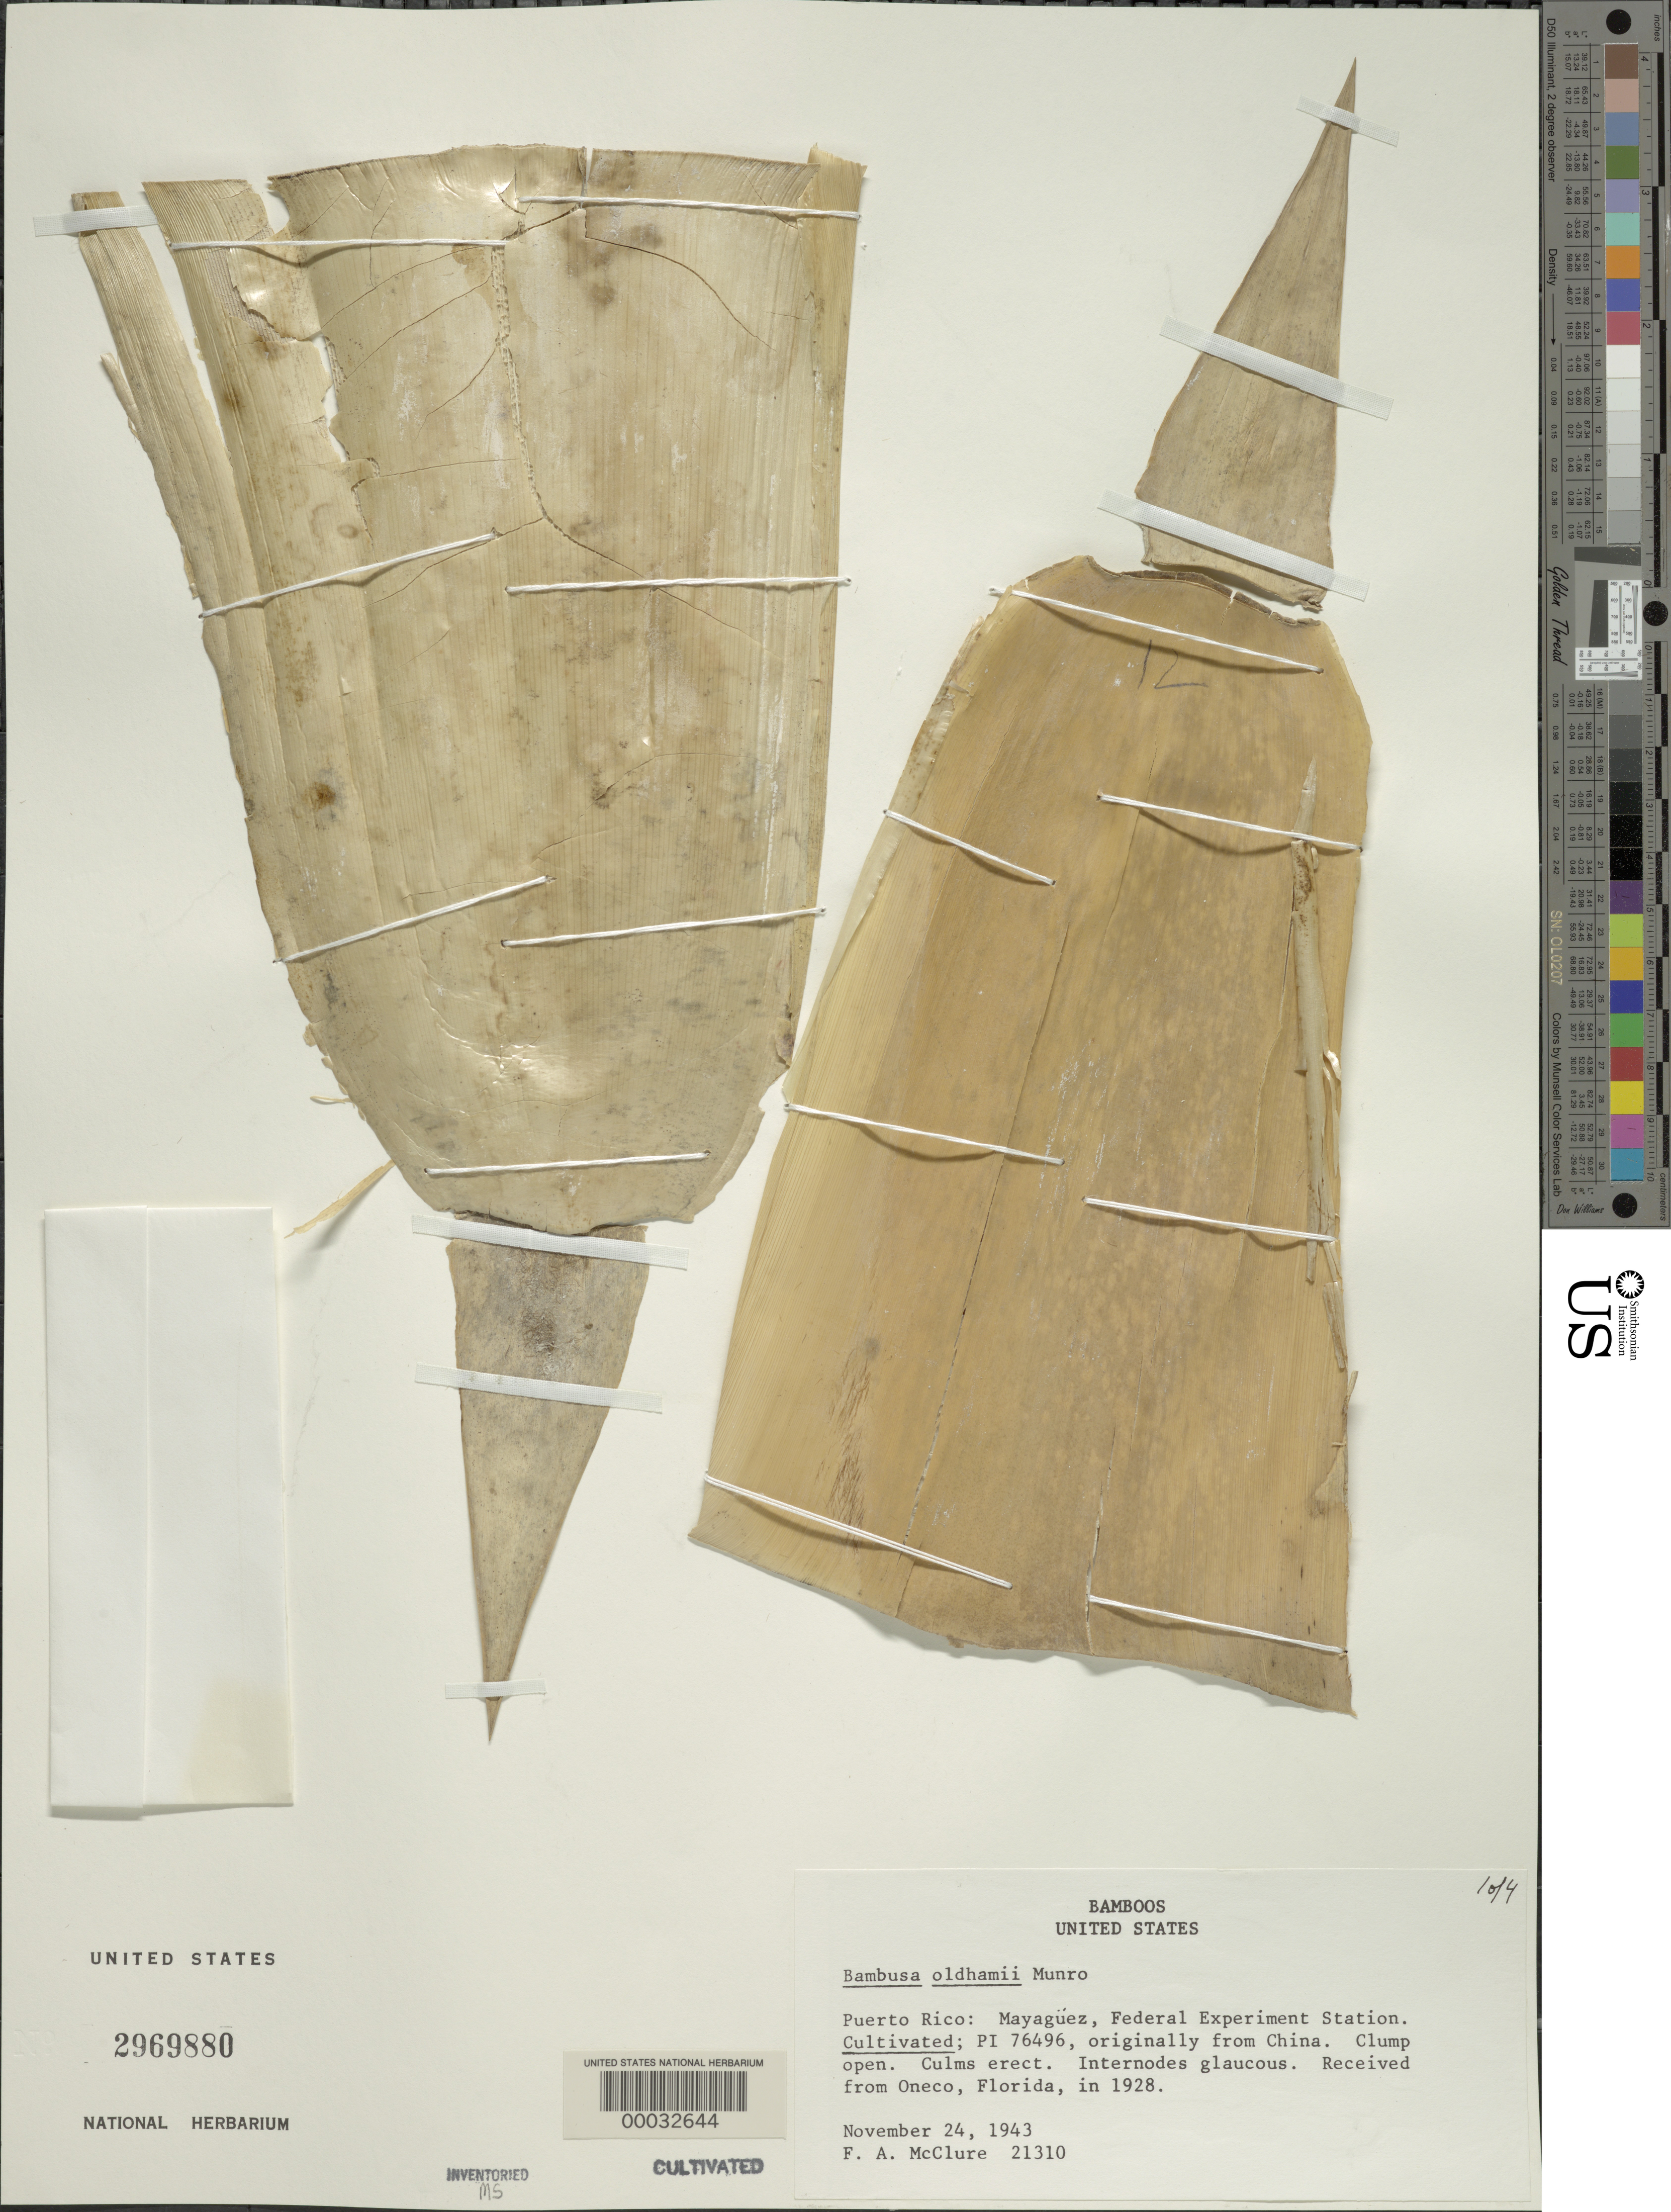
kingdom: Plantae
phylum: Tracheophyta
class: Liliopsida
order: Poales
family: Poaceae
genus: Bambusa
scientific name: Bambusa oldhamii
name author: Munro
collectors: F. A. McClure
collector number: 21310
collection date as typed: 24 Nov 1943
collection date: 1943-11-24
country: Puerto Rico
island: Greater Antilles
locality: Federal experimental station mayaquez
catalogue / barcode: US 2969880